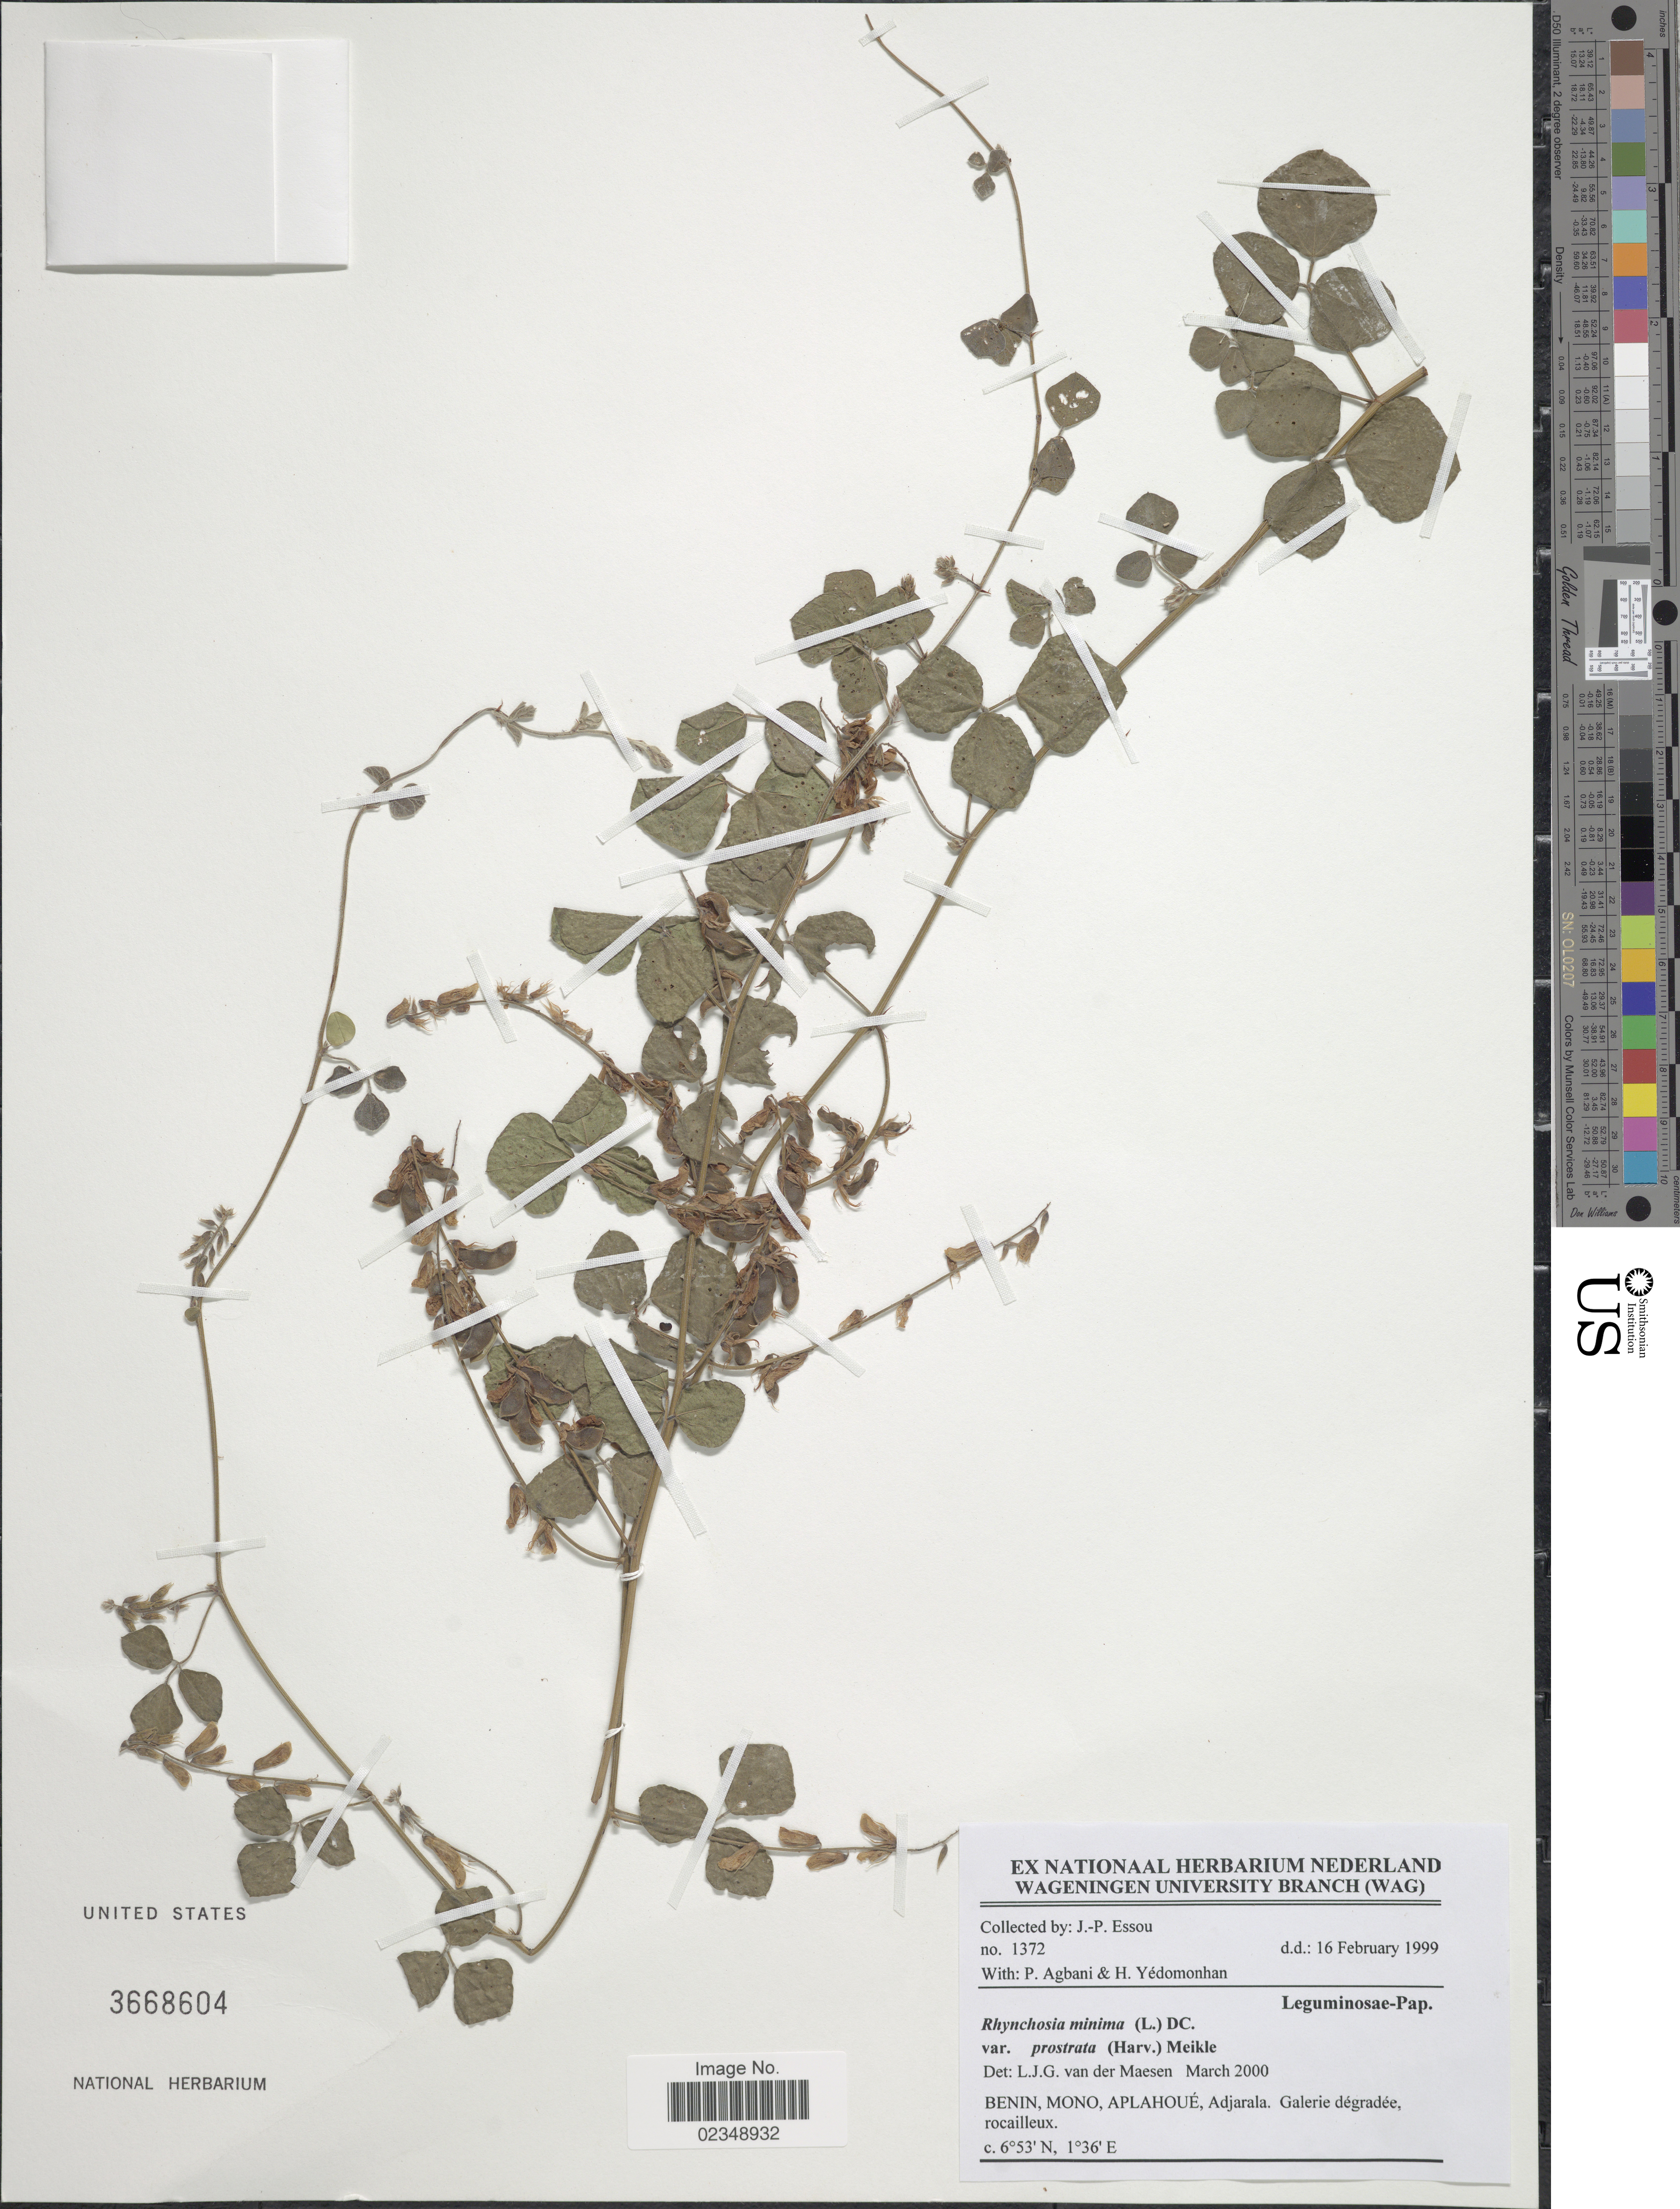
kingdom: Plantae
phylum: Tracheophyta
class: Magnoliopsida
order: Fabales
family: Fabaceae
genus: Rhynchosia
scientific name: Rhynchosia minima var. prostrata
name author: (L.) DC.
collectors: J. Essou, P. Agbani & H. Yedomonhan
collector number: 1372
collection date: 1999-02-16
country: Benin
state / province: Mono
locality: Benin, Mono, Aplahoué, Adjarala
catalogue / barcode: US 3668604